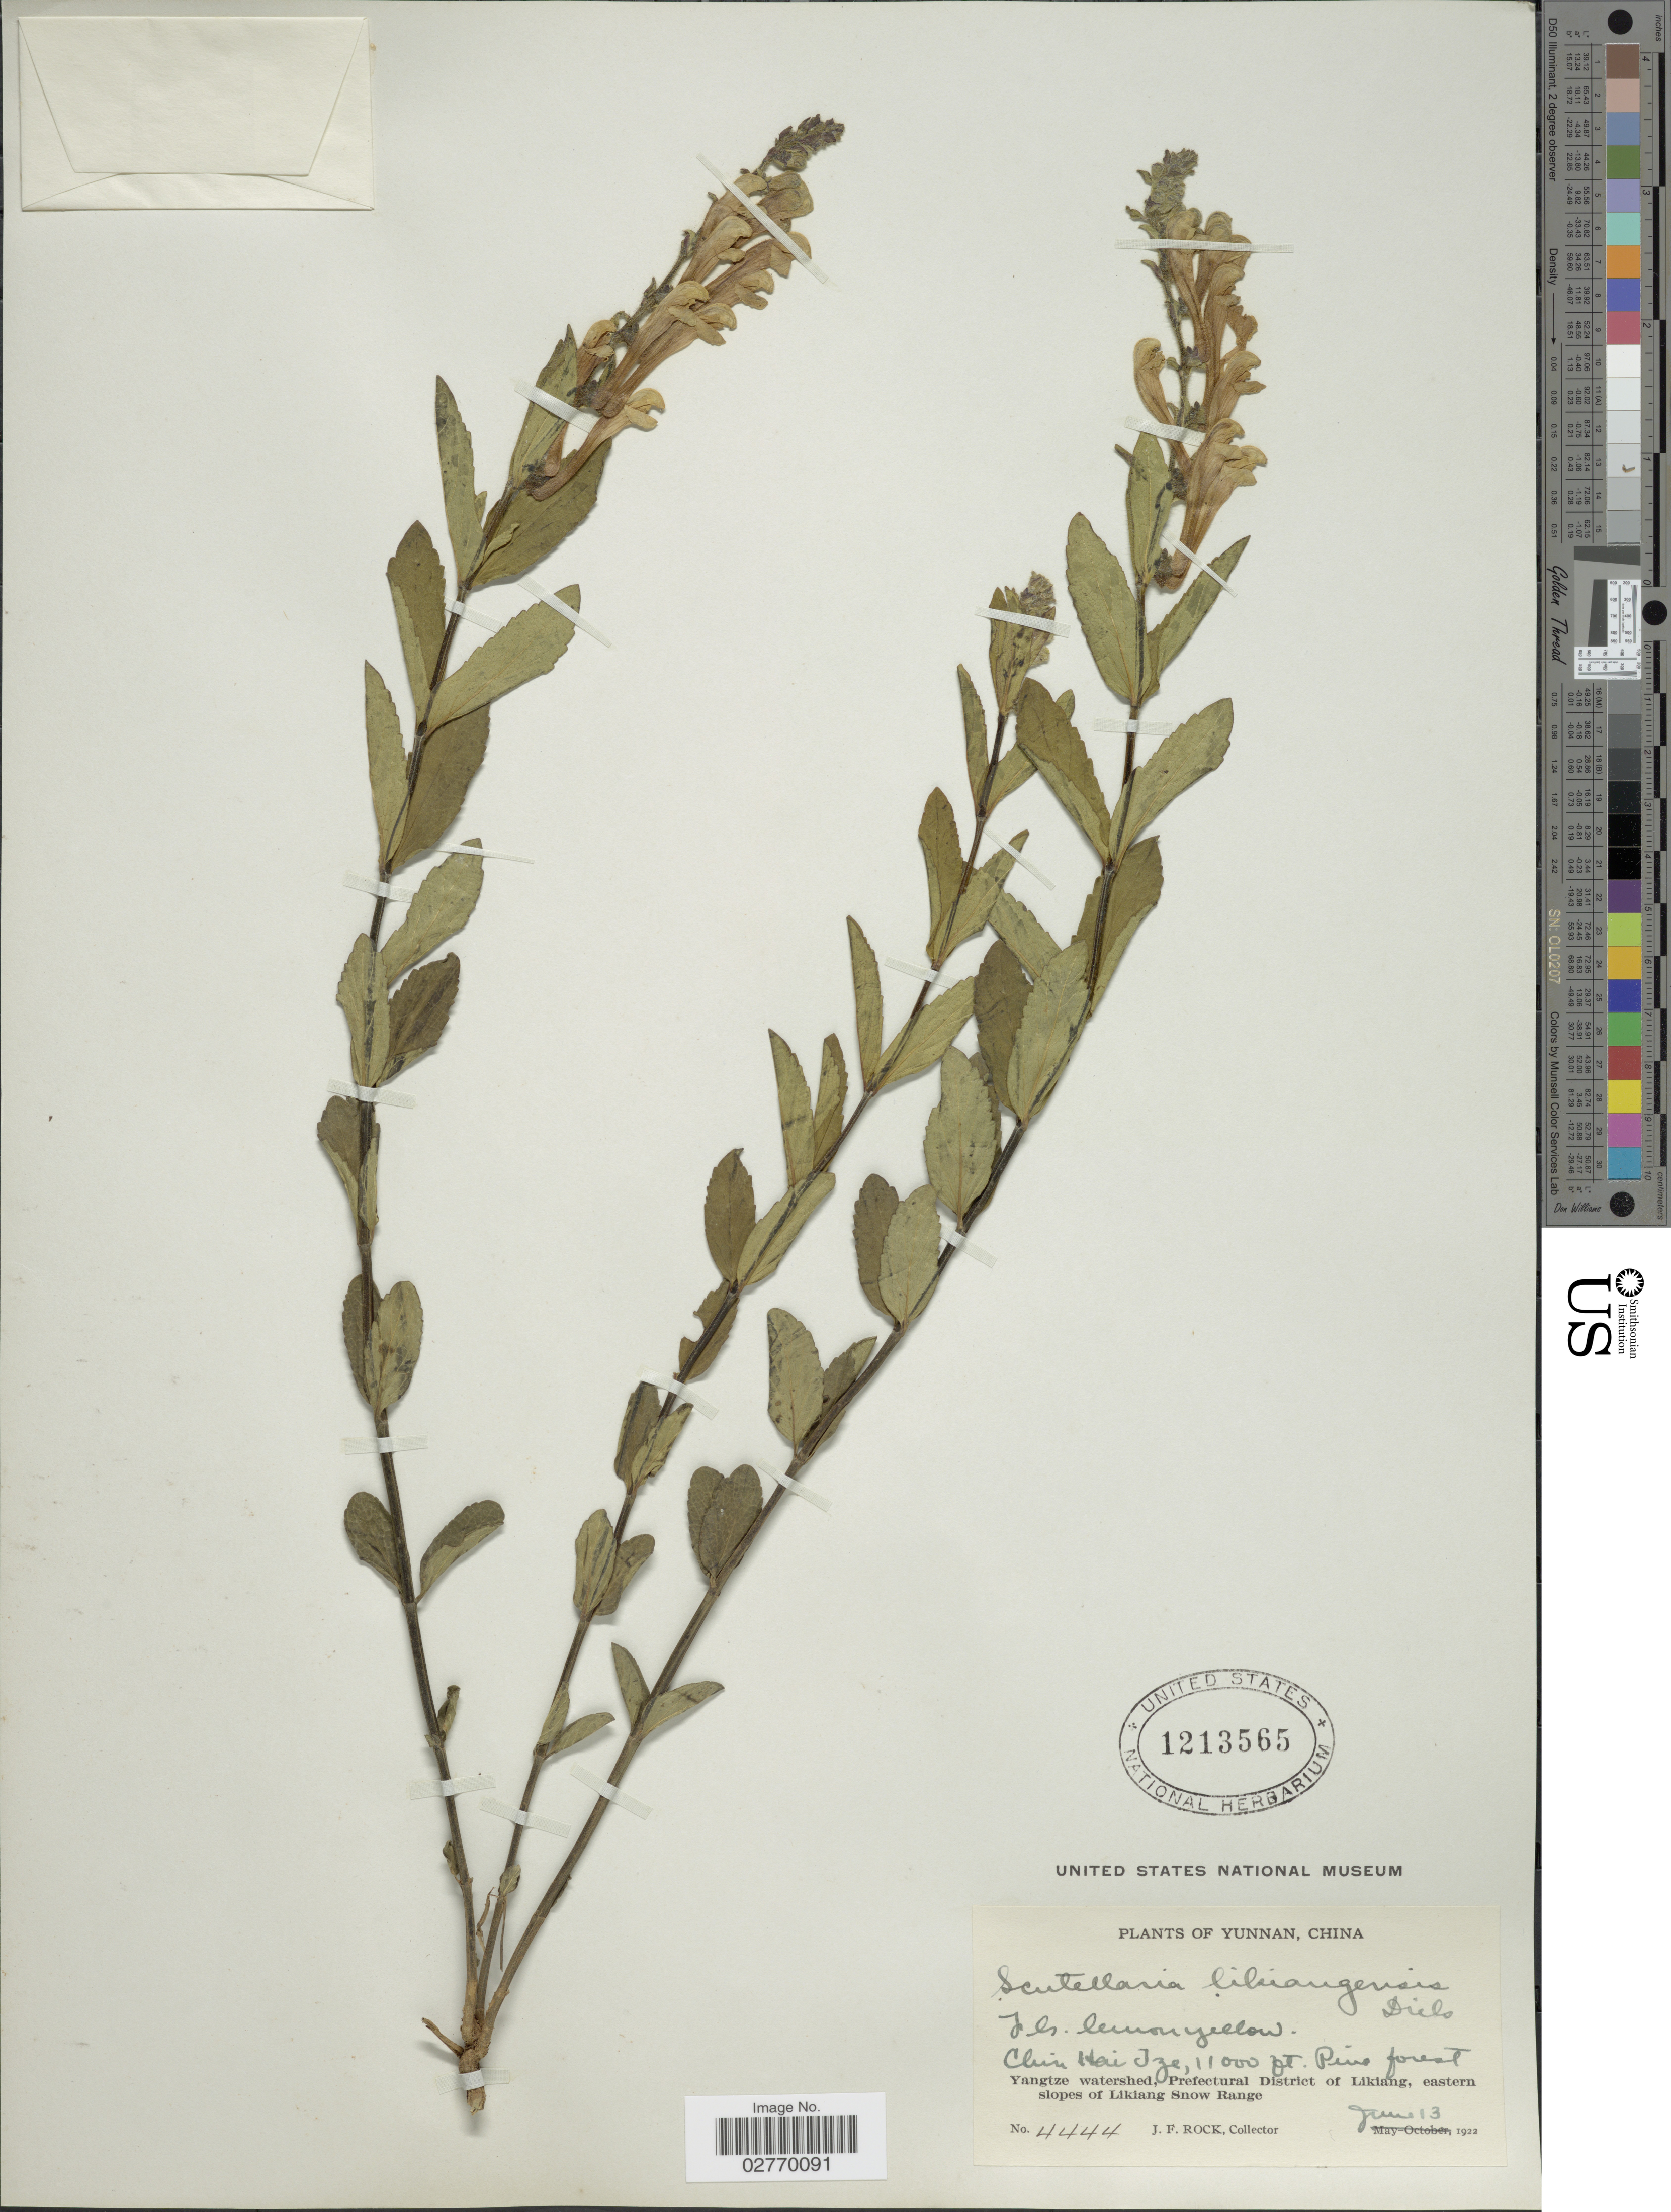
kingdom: Plantae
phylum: Tracheophyta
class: Magnoliopsida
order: Lamiales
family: Lamiaceae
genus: Scutellaria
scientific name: Scutellaria likiangensis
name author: Diels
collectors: J. Rock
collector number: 4444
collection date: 1922-06-13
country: China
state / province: Yunnan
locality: Chin Hai Tze, Yangtze watershed, Prefectural District of Likiang, eastern slopes of Likiang Snow Range.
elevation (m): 3353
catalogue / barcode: US 1213565